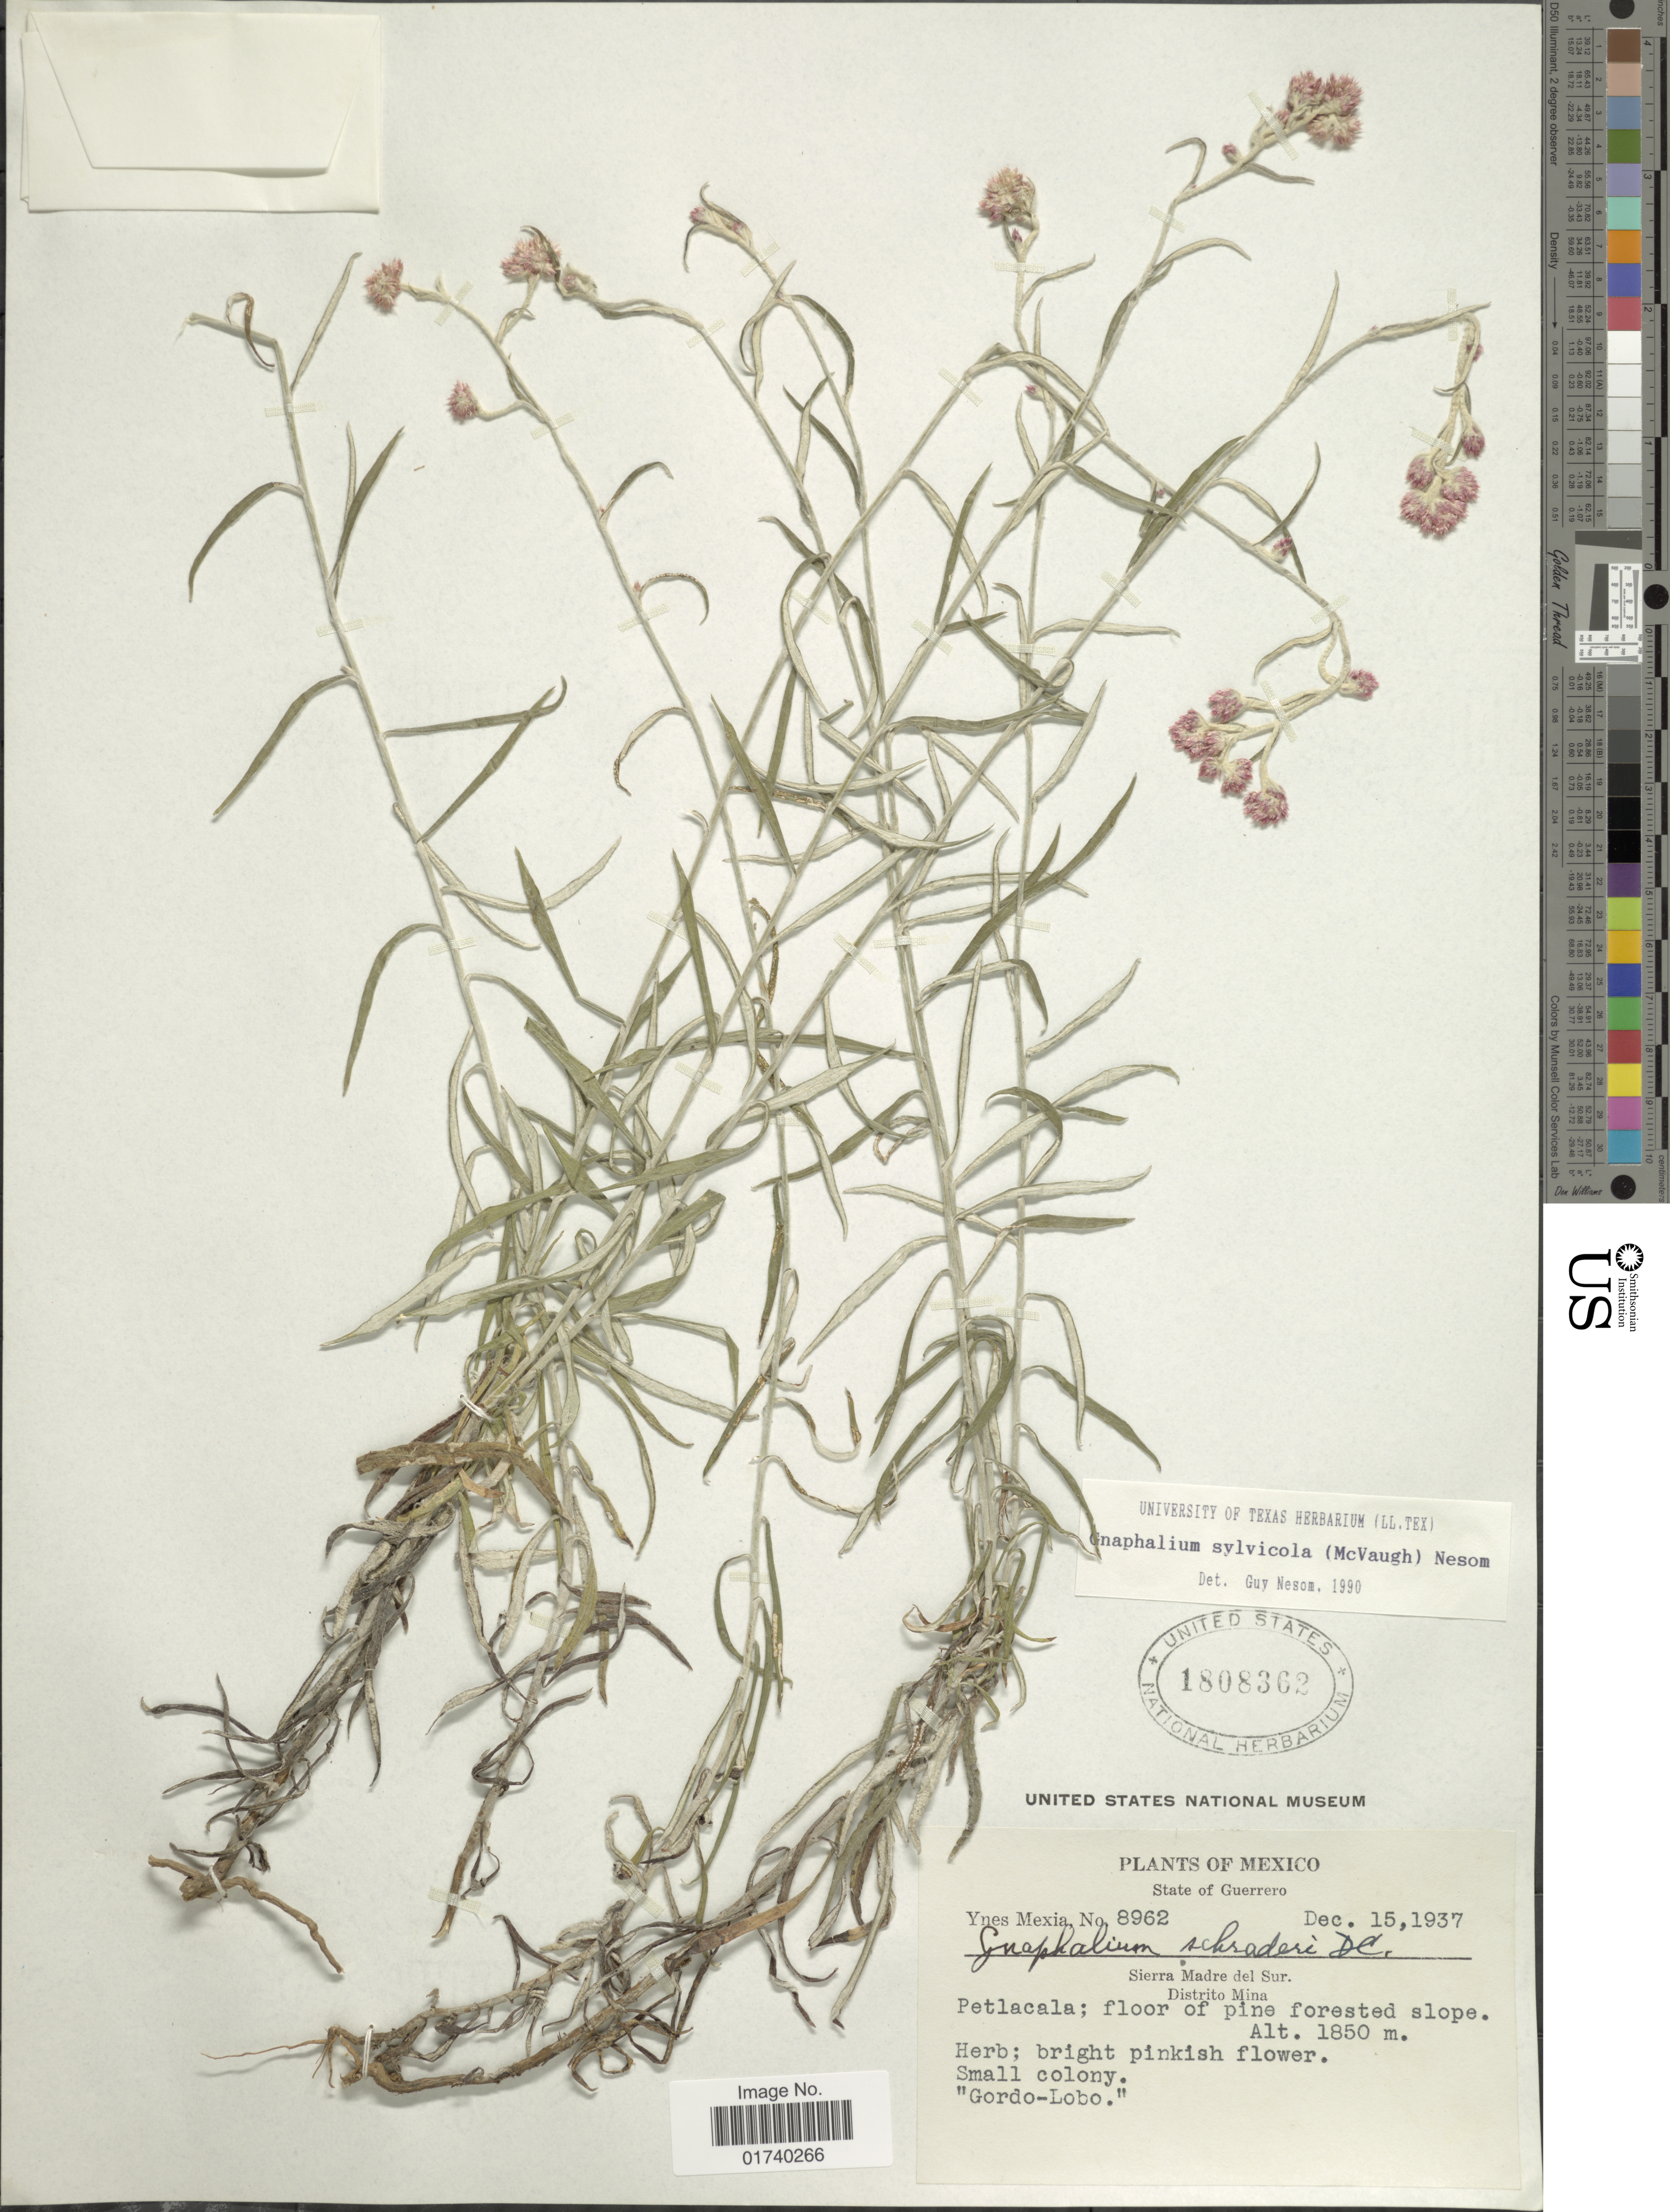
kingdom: Plantae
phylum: Tracheophyta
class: Magnoliopsida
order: Asterales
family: Asteraceae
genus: Pseudognaphalium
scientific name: Pseudognaphalium sylvicola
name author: (McVaugh) G.L. Nesom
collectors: Y. Mexia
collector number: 8962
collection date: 1937-12-15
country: Mexico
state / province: Guerrero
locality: State of Guerrero, Sierra Madre del Sur, Distrito Mina. Petlacala, floor of pine forested slope.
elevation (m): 1850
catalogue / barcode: US 1808362